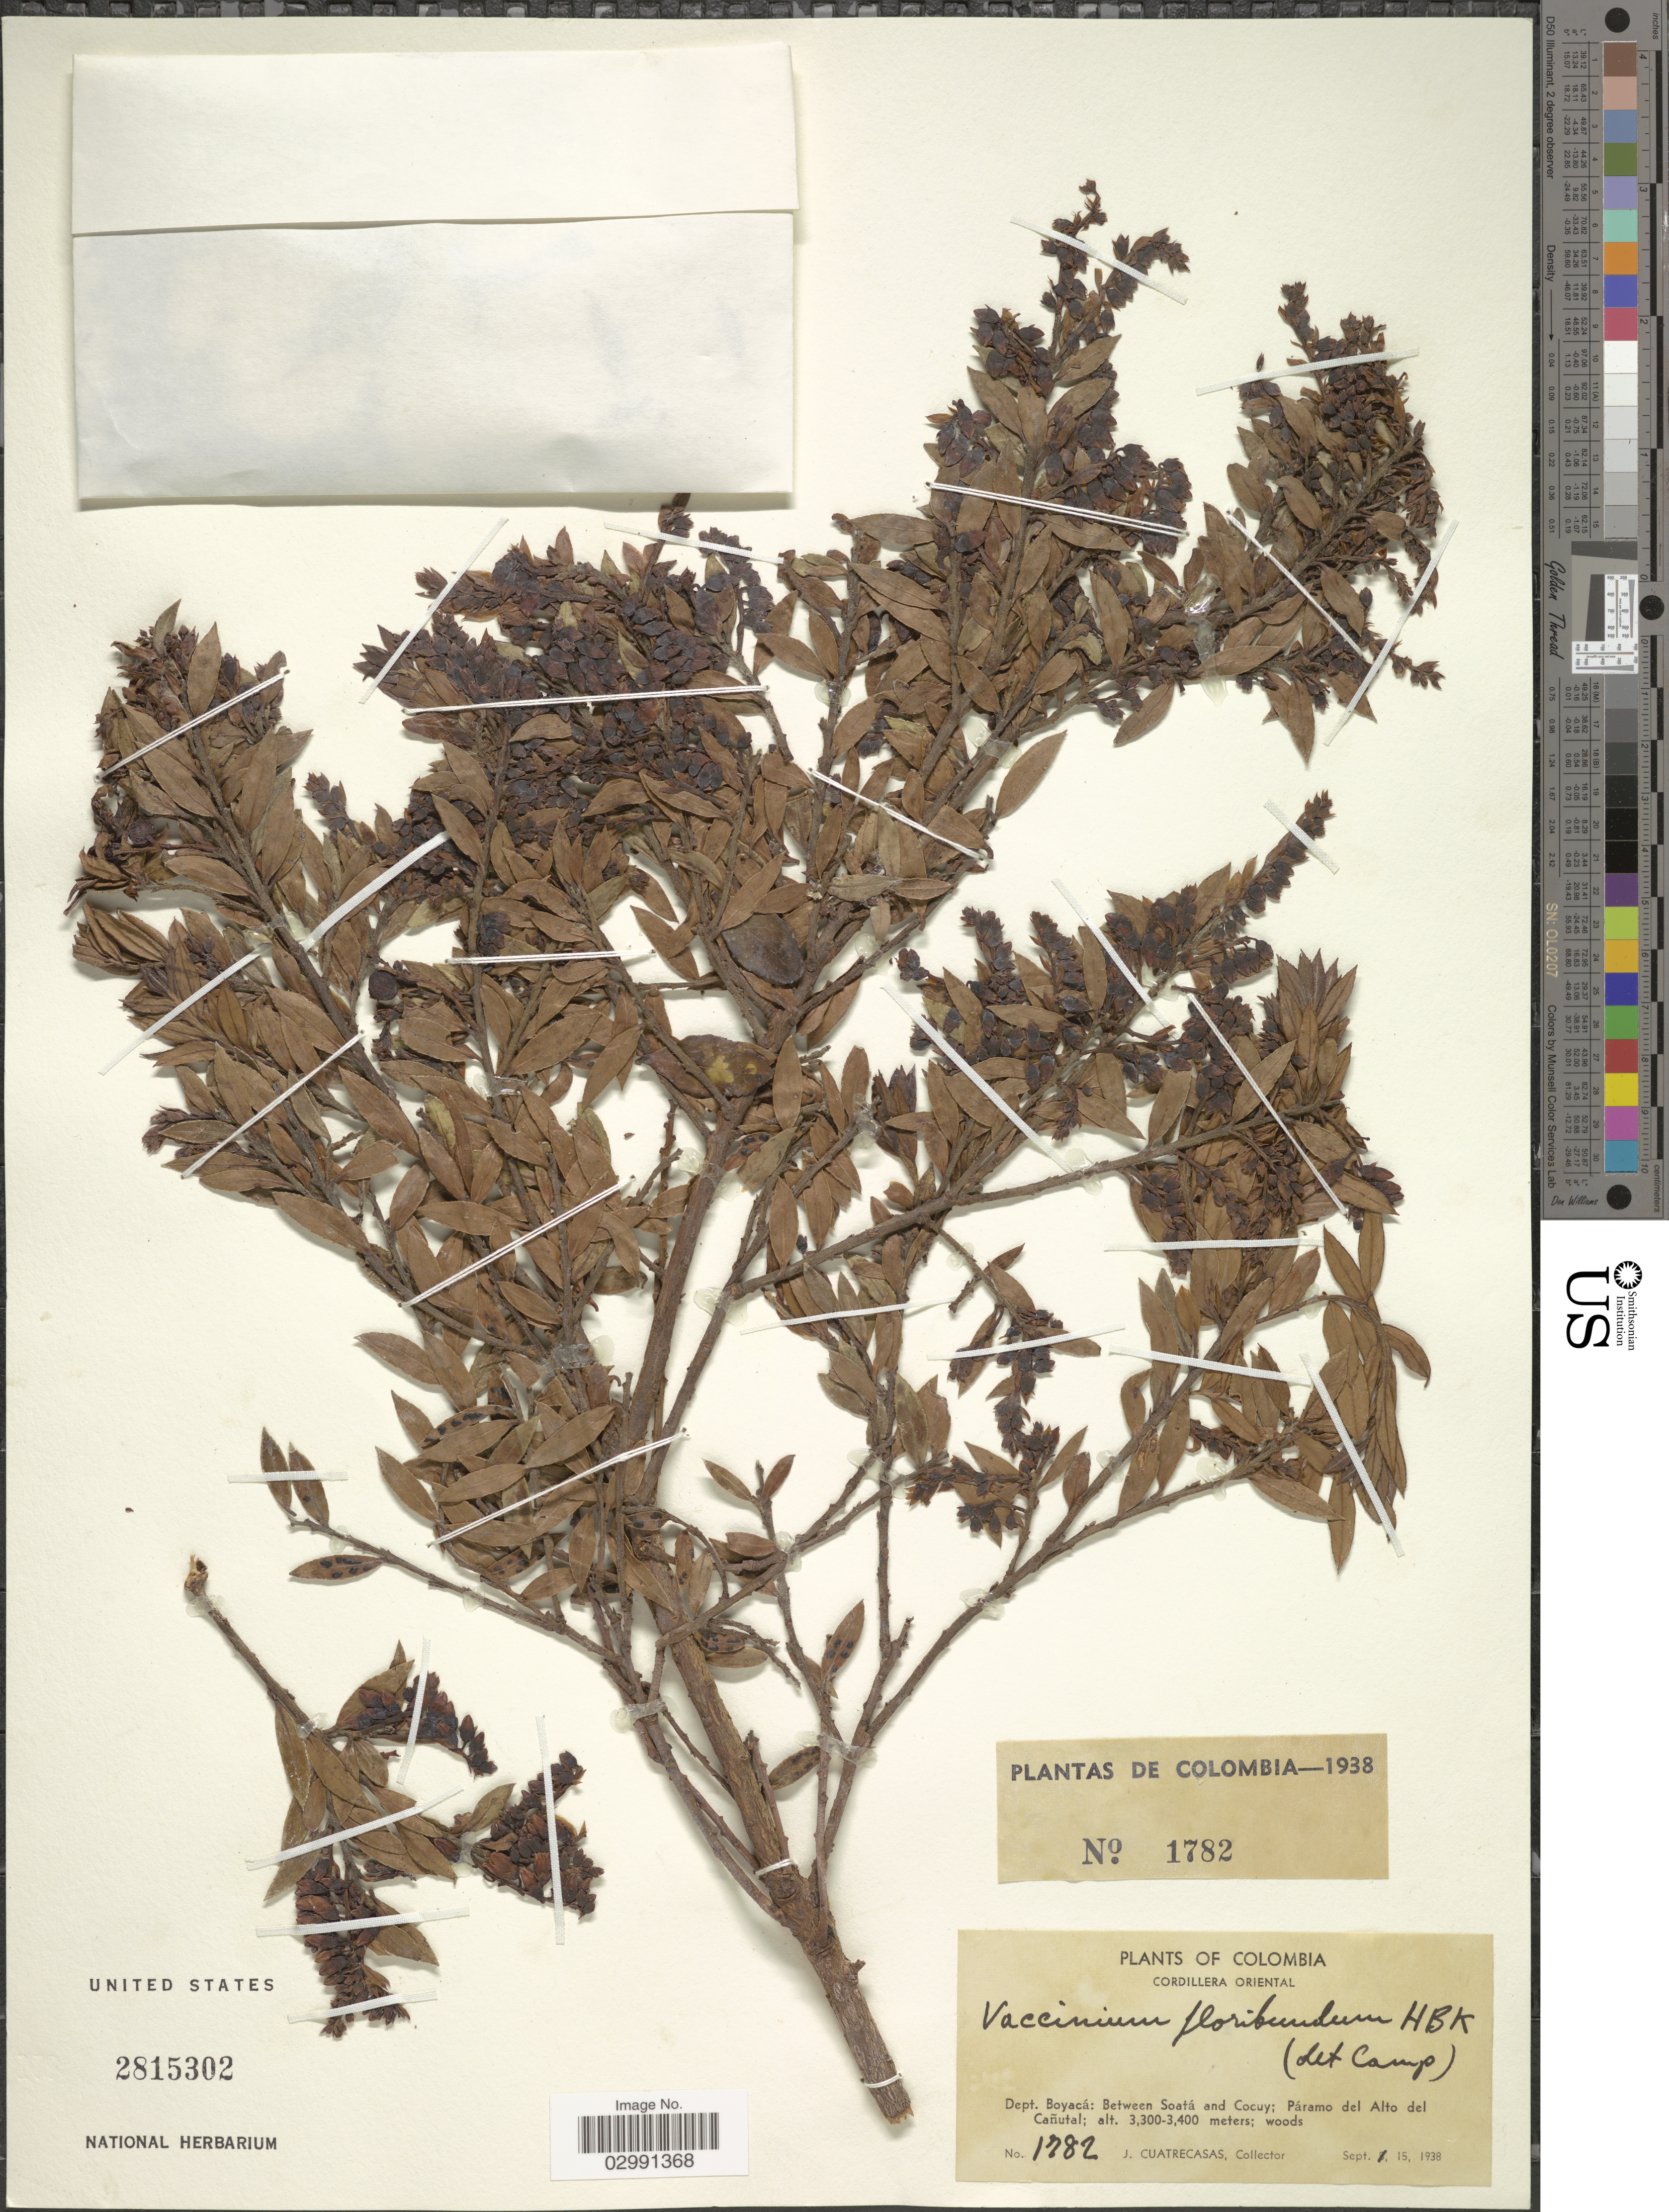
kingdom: Plantae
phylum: Tracheophyta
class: Magnoliopsida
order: Ericales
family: Ericaceae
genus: Vaccinium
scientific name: Vaccinium floribundum var. floribundum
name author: Kunth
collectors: J. Cuatrecasas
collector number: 1782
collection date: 1938-09-15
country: Colombia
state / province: Boyacá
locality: Cordillera Oriental. Dept. Boyacá: Between Soatá and Cocuy: Páramo del Alto del Cañutal.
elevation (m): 3300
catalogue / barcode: US 2815302